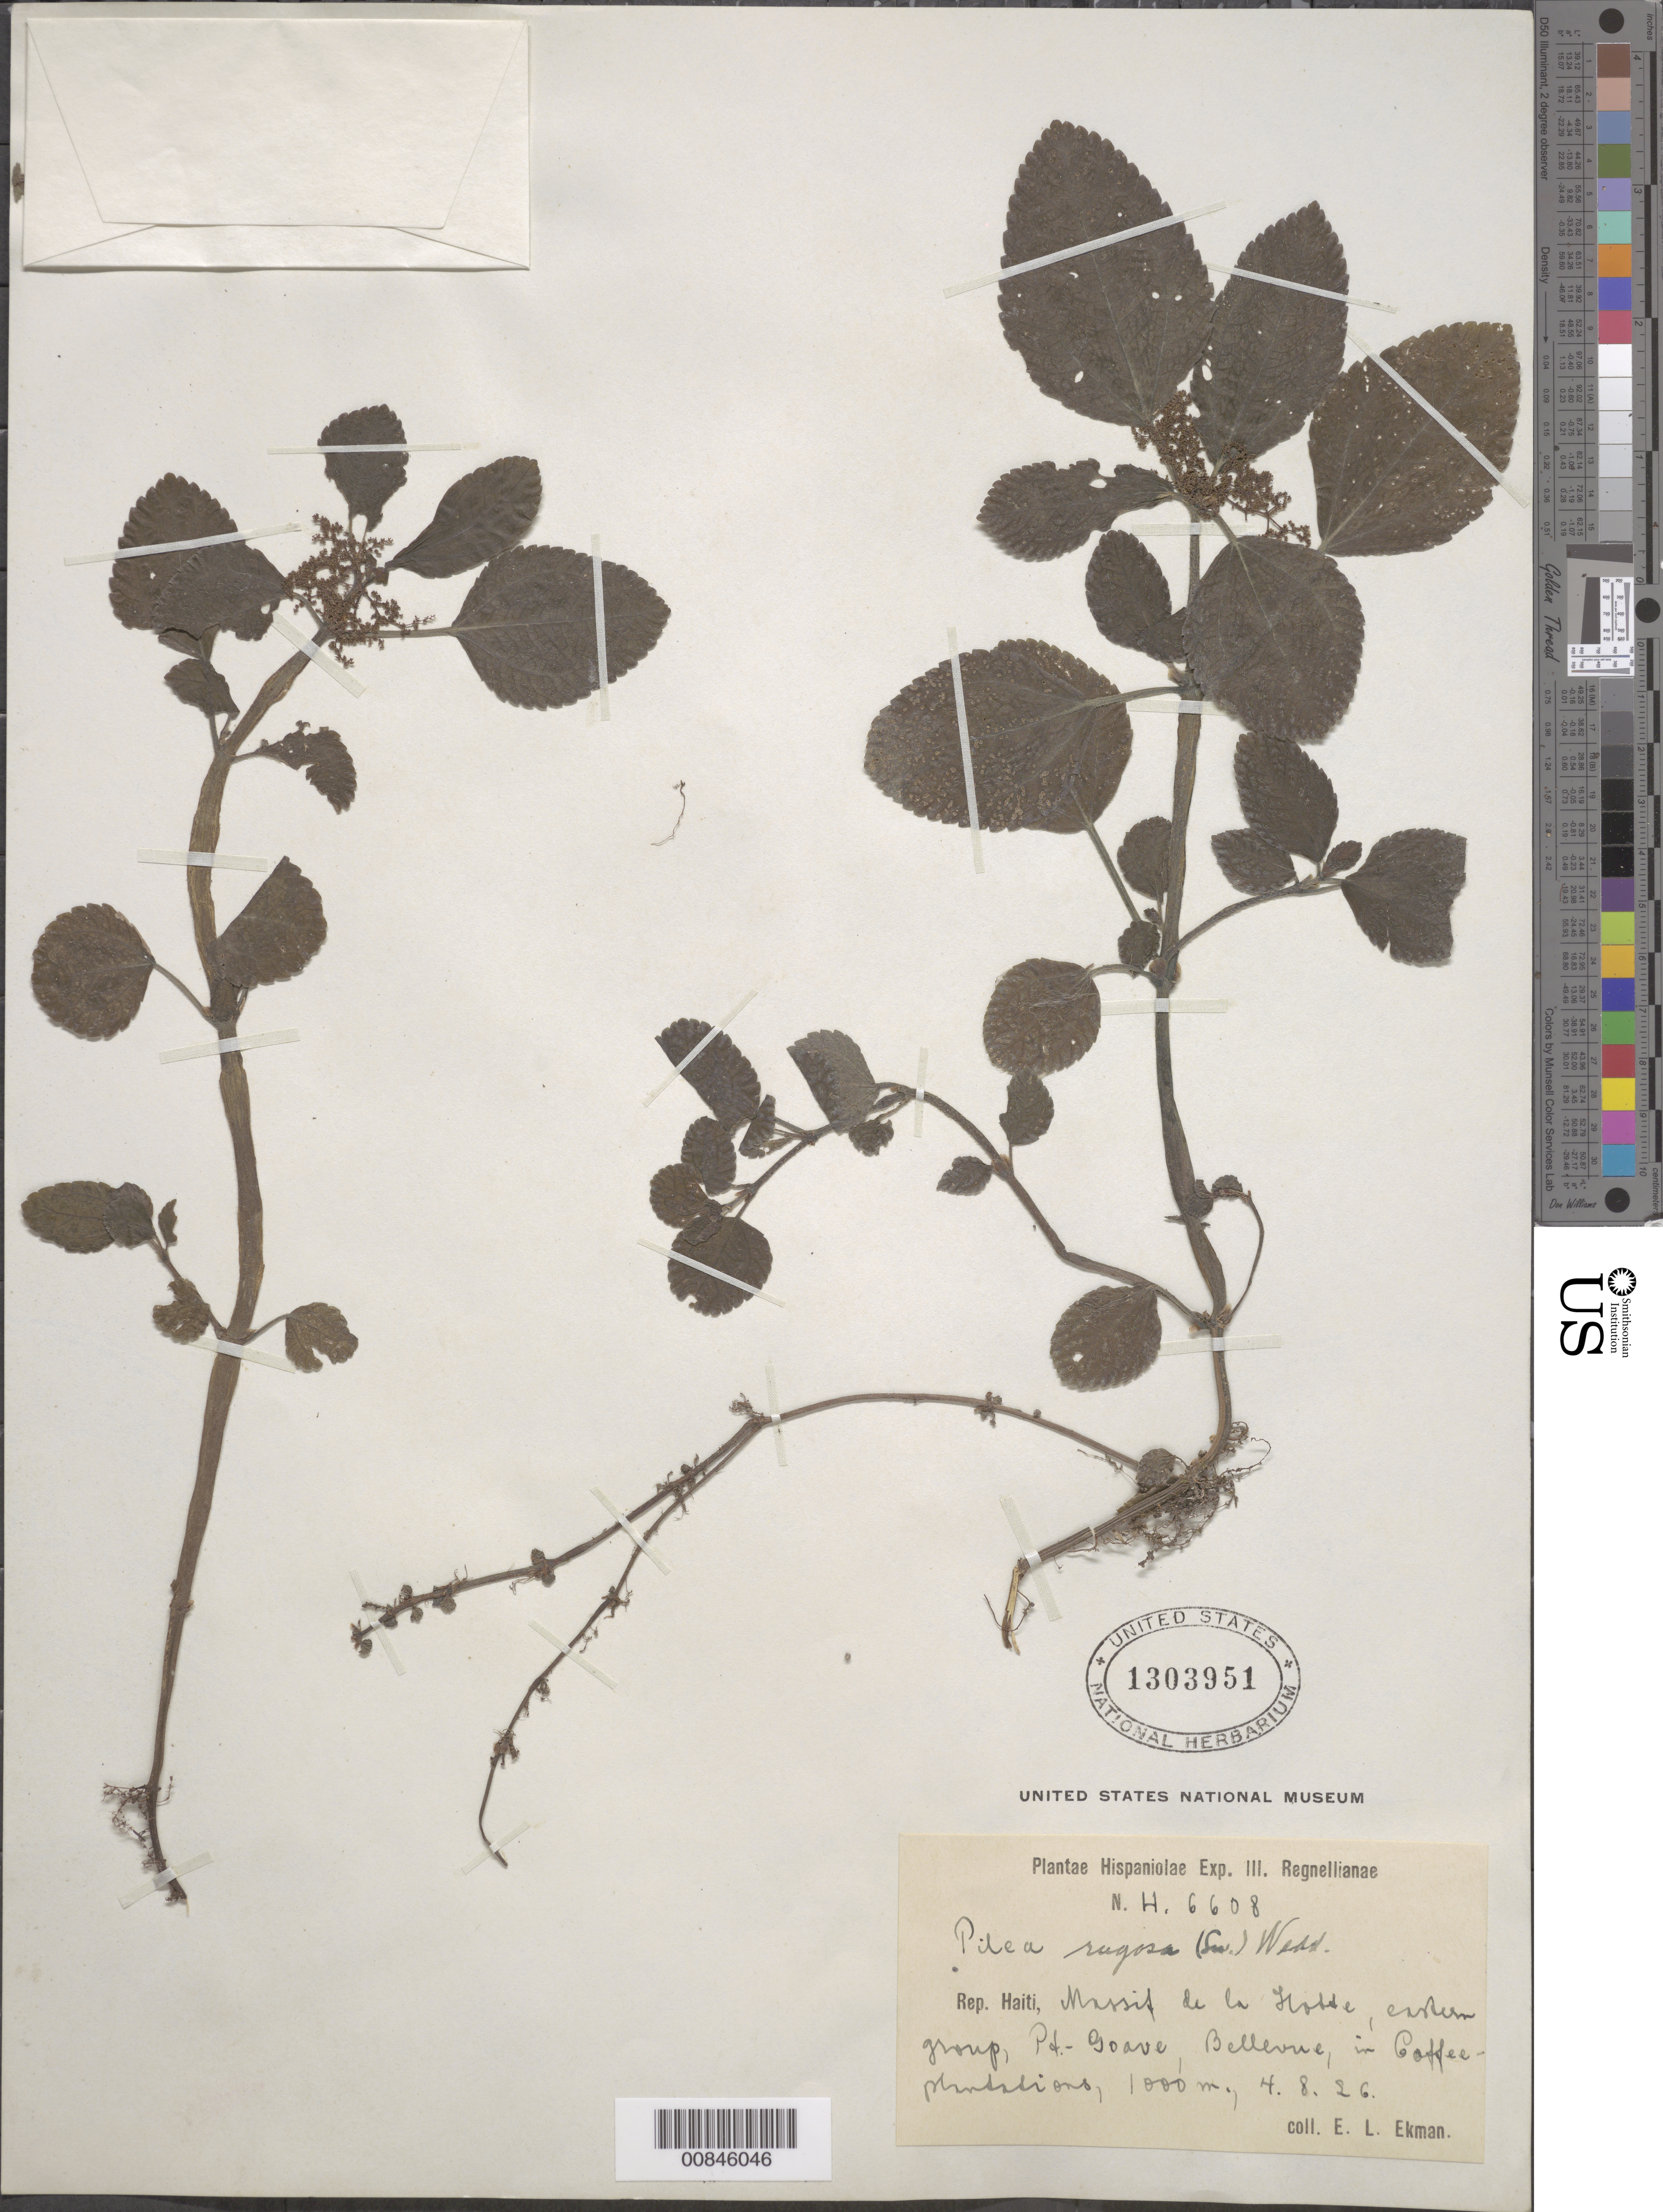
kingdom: Plantae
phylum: Tracheophyta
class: Magnoliopsida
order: Rosales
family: Urticaceae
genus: Pilea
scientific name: Pilea rugosa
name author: (Sw.) Wedd.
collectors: E. L. Ekman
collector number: H 6608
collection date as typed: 04 Aug 1926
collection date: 1926-08-04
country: Haiti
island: Hispaniola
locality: Massif de la Hotte, eastern group, Pt.-Goave, Bellevue.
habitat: In coffee plantations.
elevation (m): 1000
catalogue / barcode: US 1303951